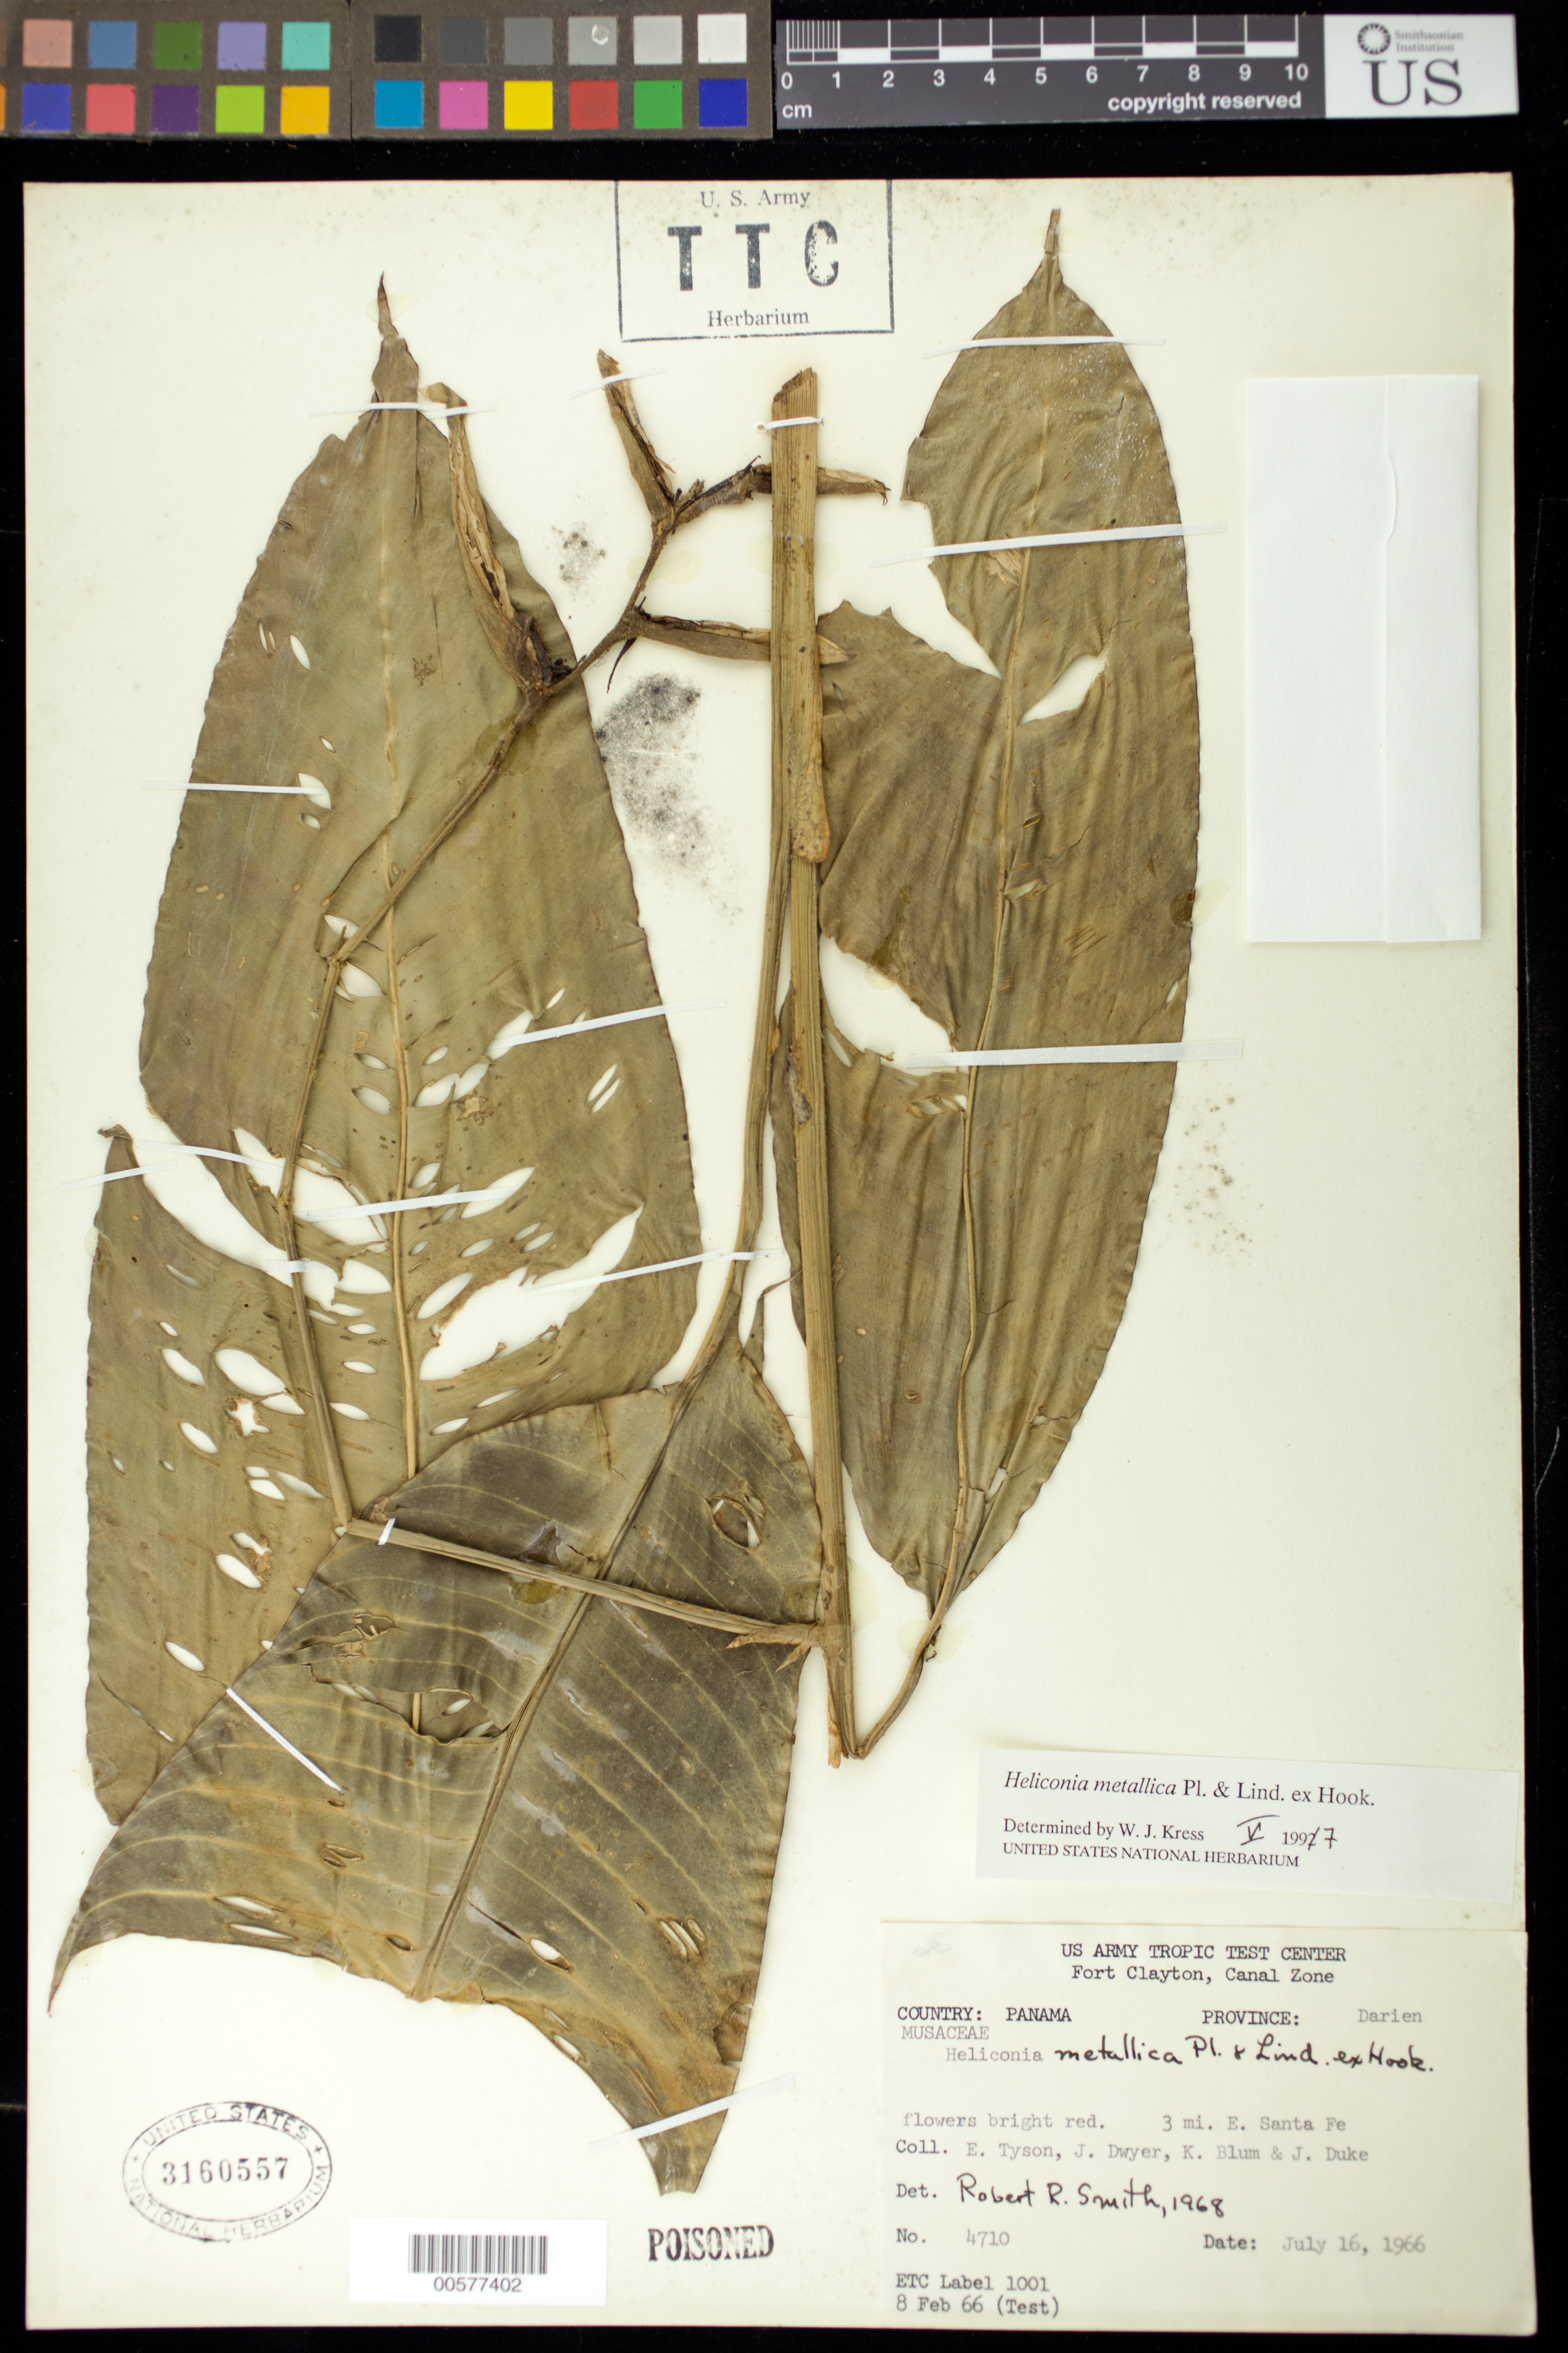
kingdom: Plantae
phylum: Tracheophyta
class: Liliopsida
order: Zingiberales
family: Heliconiaceae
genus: Heliconia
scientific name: Heliconia metallica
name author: Planch. & Linden ex Hook.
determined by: Smith, R. R.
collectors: E. L. Tyson, J. D. Dwyer, K. Blum & J. Duke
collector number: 4710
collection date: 1966-07-16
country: Panama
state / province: Darién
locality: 3 miles E Santa Fe. Fort Clayton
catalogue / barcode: US 3160557